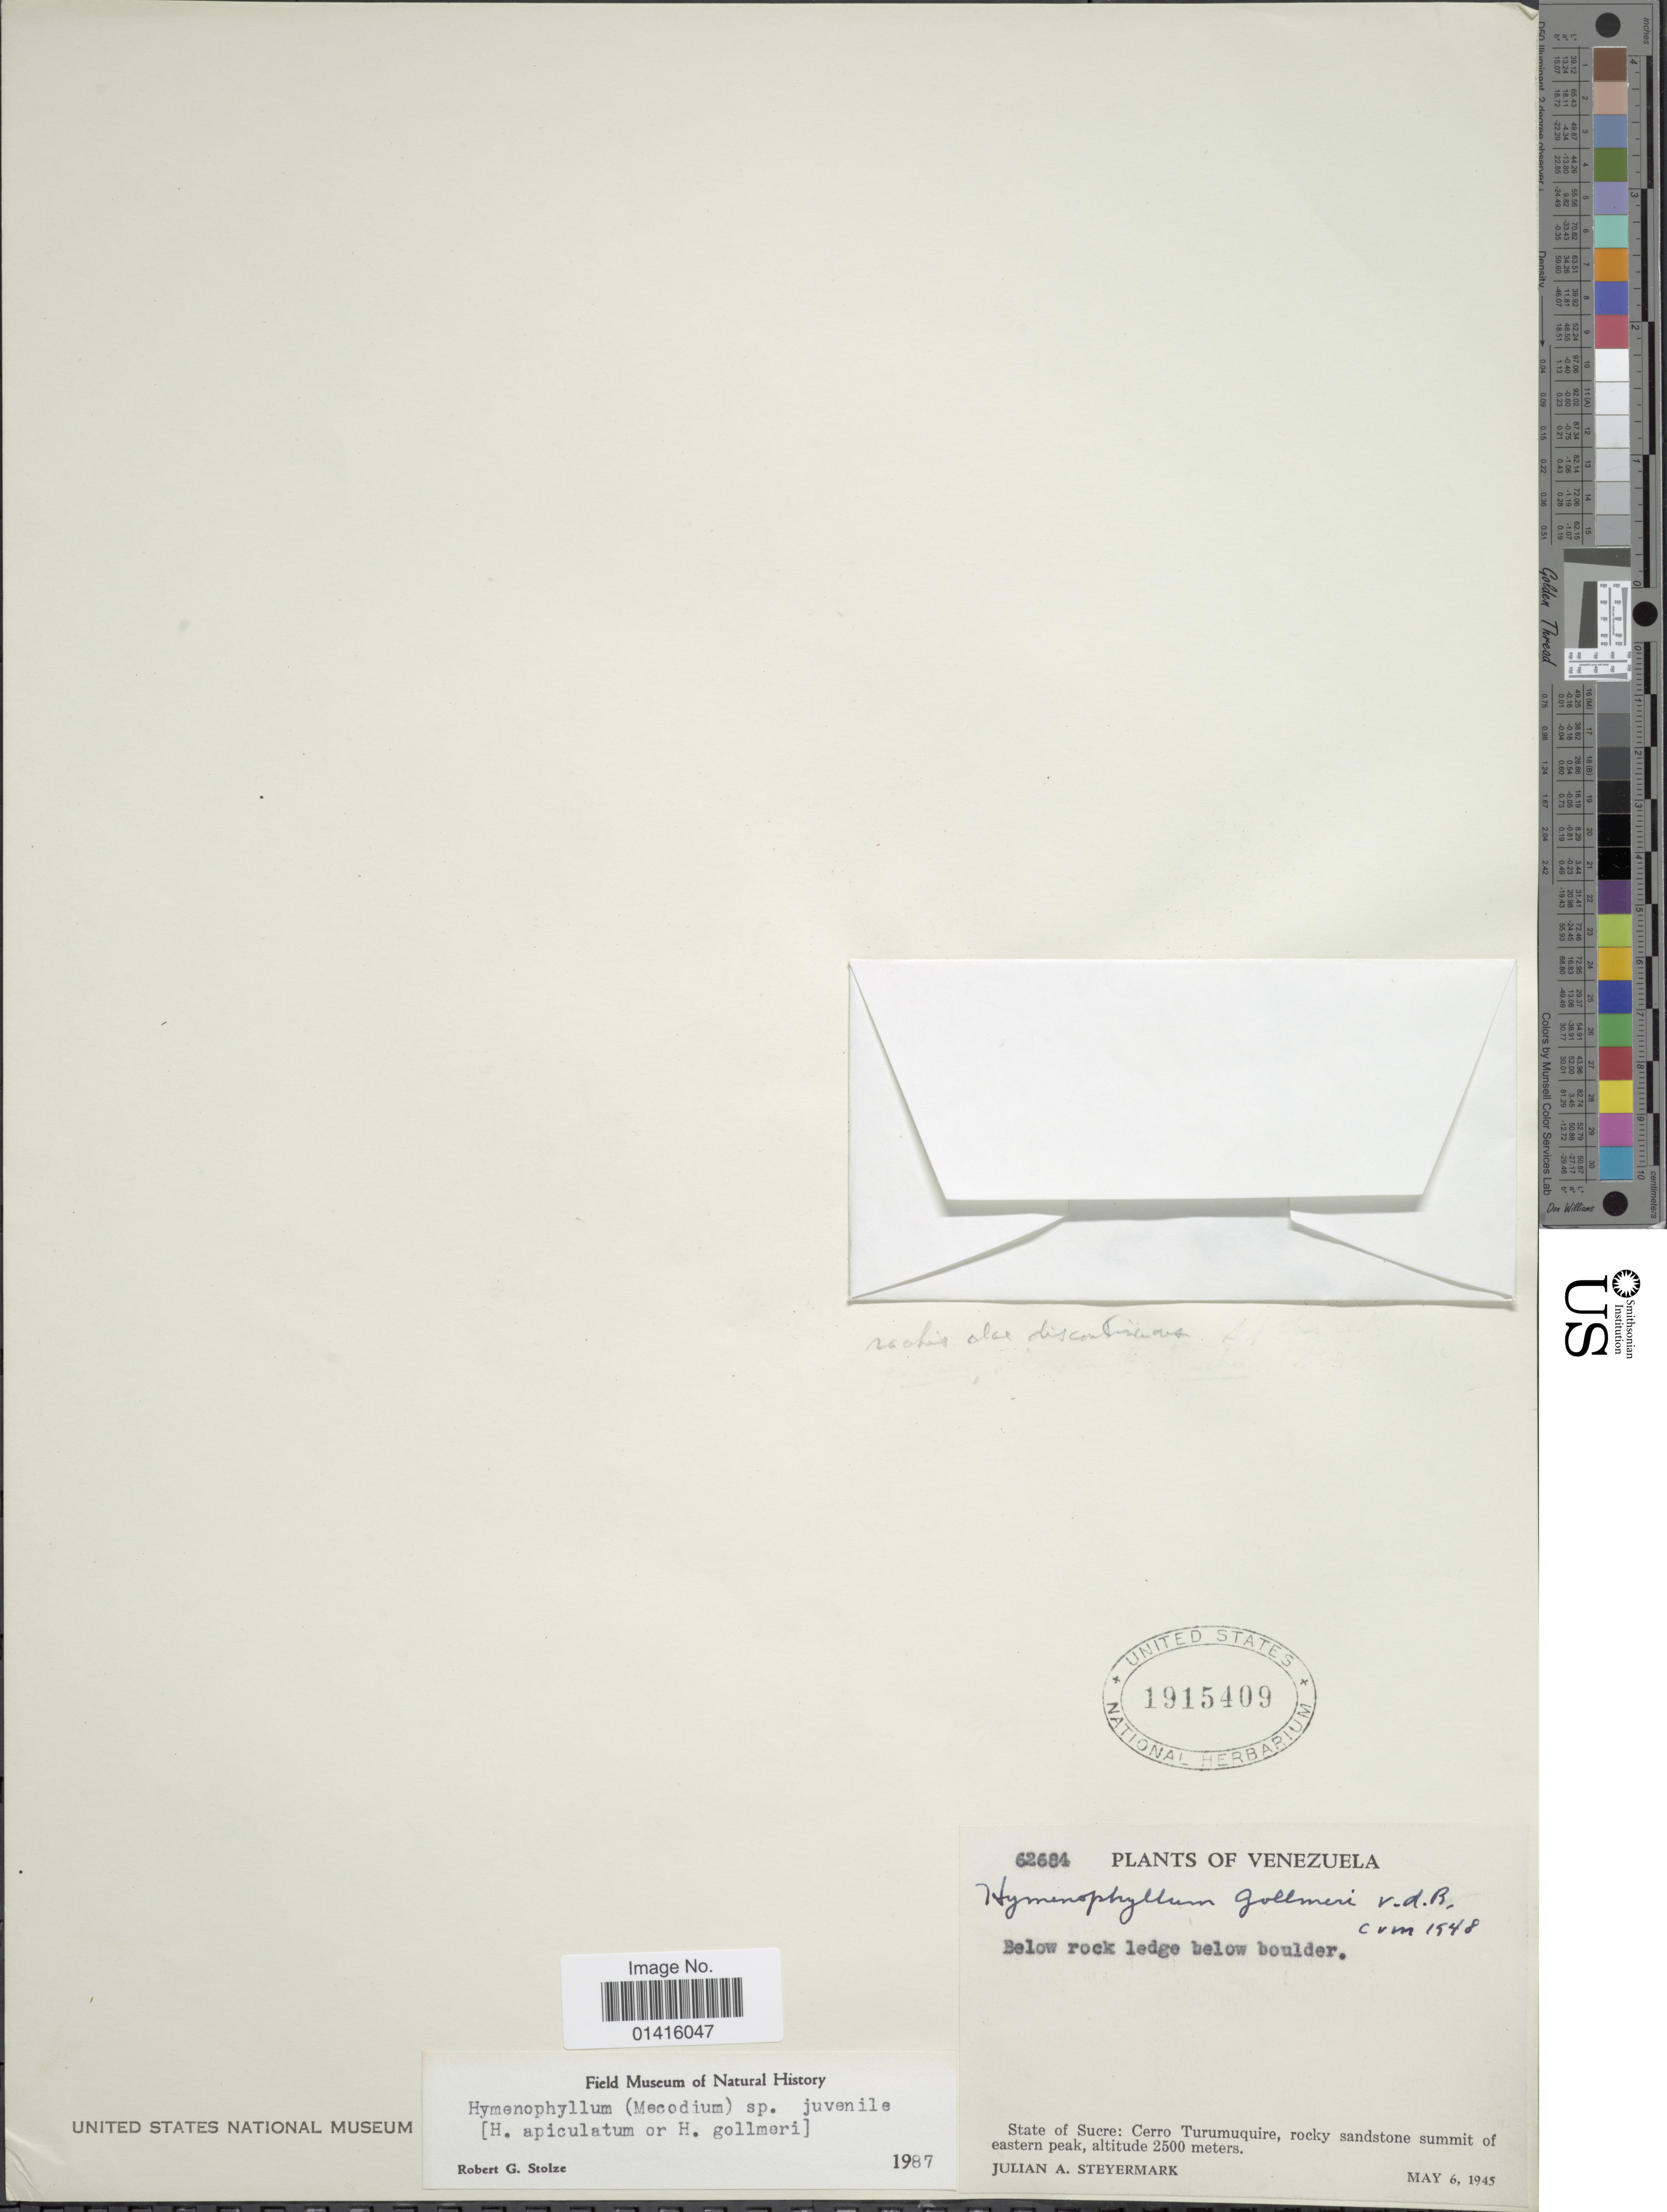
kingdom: Plantae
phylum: Tracheophyta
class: Polypodiopsida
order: Hymenophyllales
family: Hymenophyllaceae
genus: Hymenophyllum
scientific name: Hymenophyllum gollmeri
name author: Bosch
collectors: J. Steyermark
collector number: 62684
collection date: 1945-05-06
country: Venezuela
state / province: Sucre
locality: State of Sucre:Cerro Turumuquire, rocky sandstone summit of eastern peak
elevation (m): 2500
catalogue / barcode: US 1915409